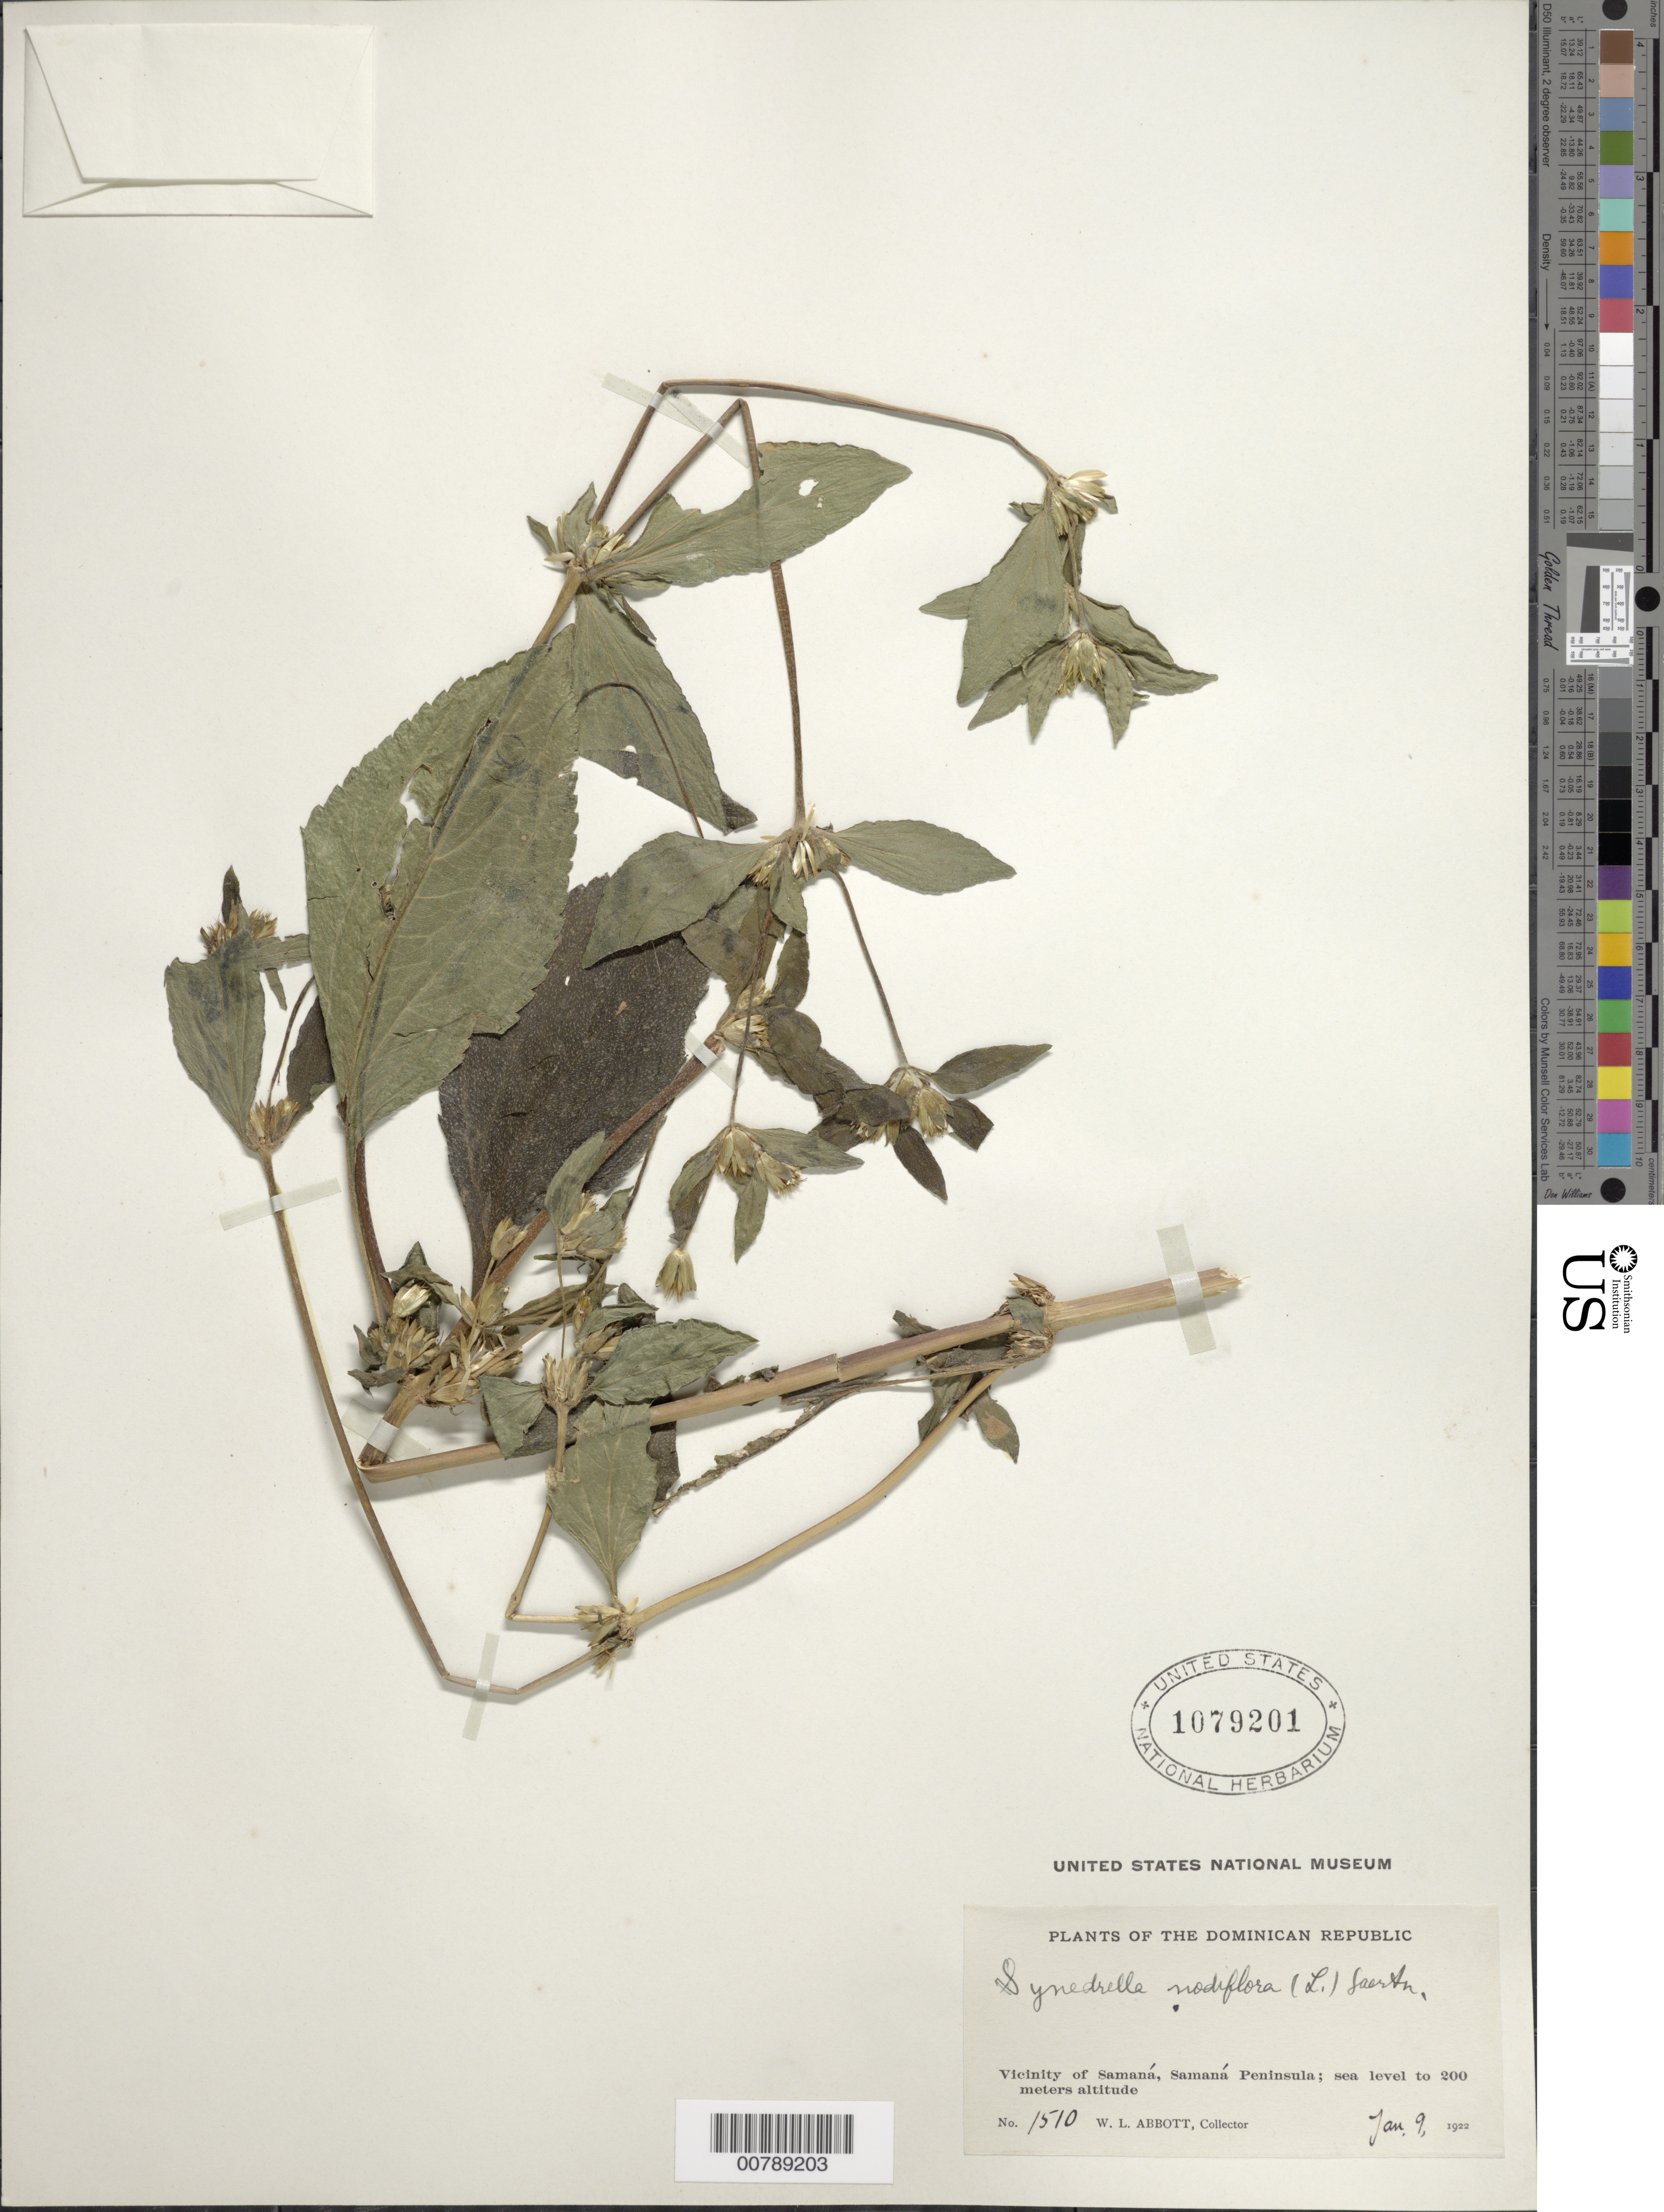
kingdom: Plantae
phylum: Tracheophyta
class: Magnoliopsida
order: Asterales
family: Asteraceae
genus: Synedrella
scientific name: Synedrella nodiflora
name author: (L.) Gaertn.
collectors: W. L. Abbott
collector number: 1510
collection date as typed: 09 Jan 1922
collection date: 1922-01-09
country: Dominican Republic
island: Hispaniola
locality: Vicinity of Samaná, Samaná Peninsula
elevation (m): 0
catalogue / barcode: US 1079201